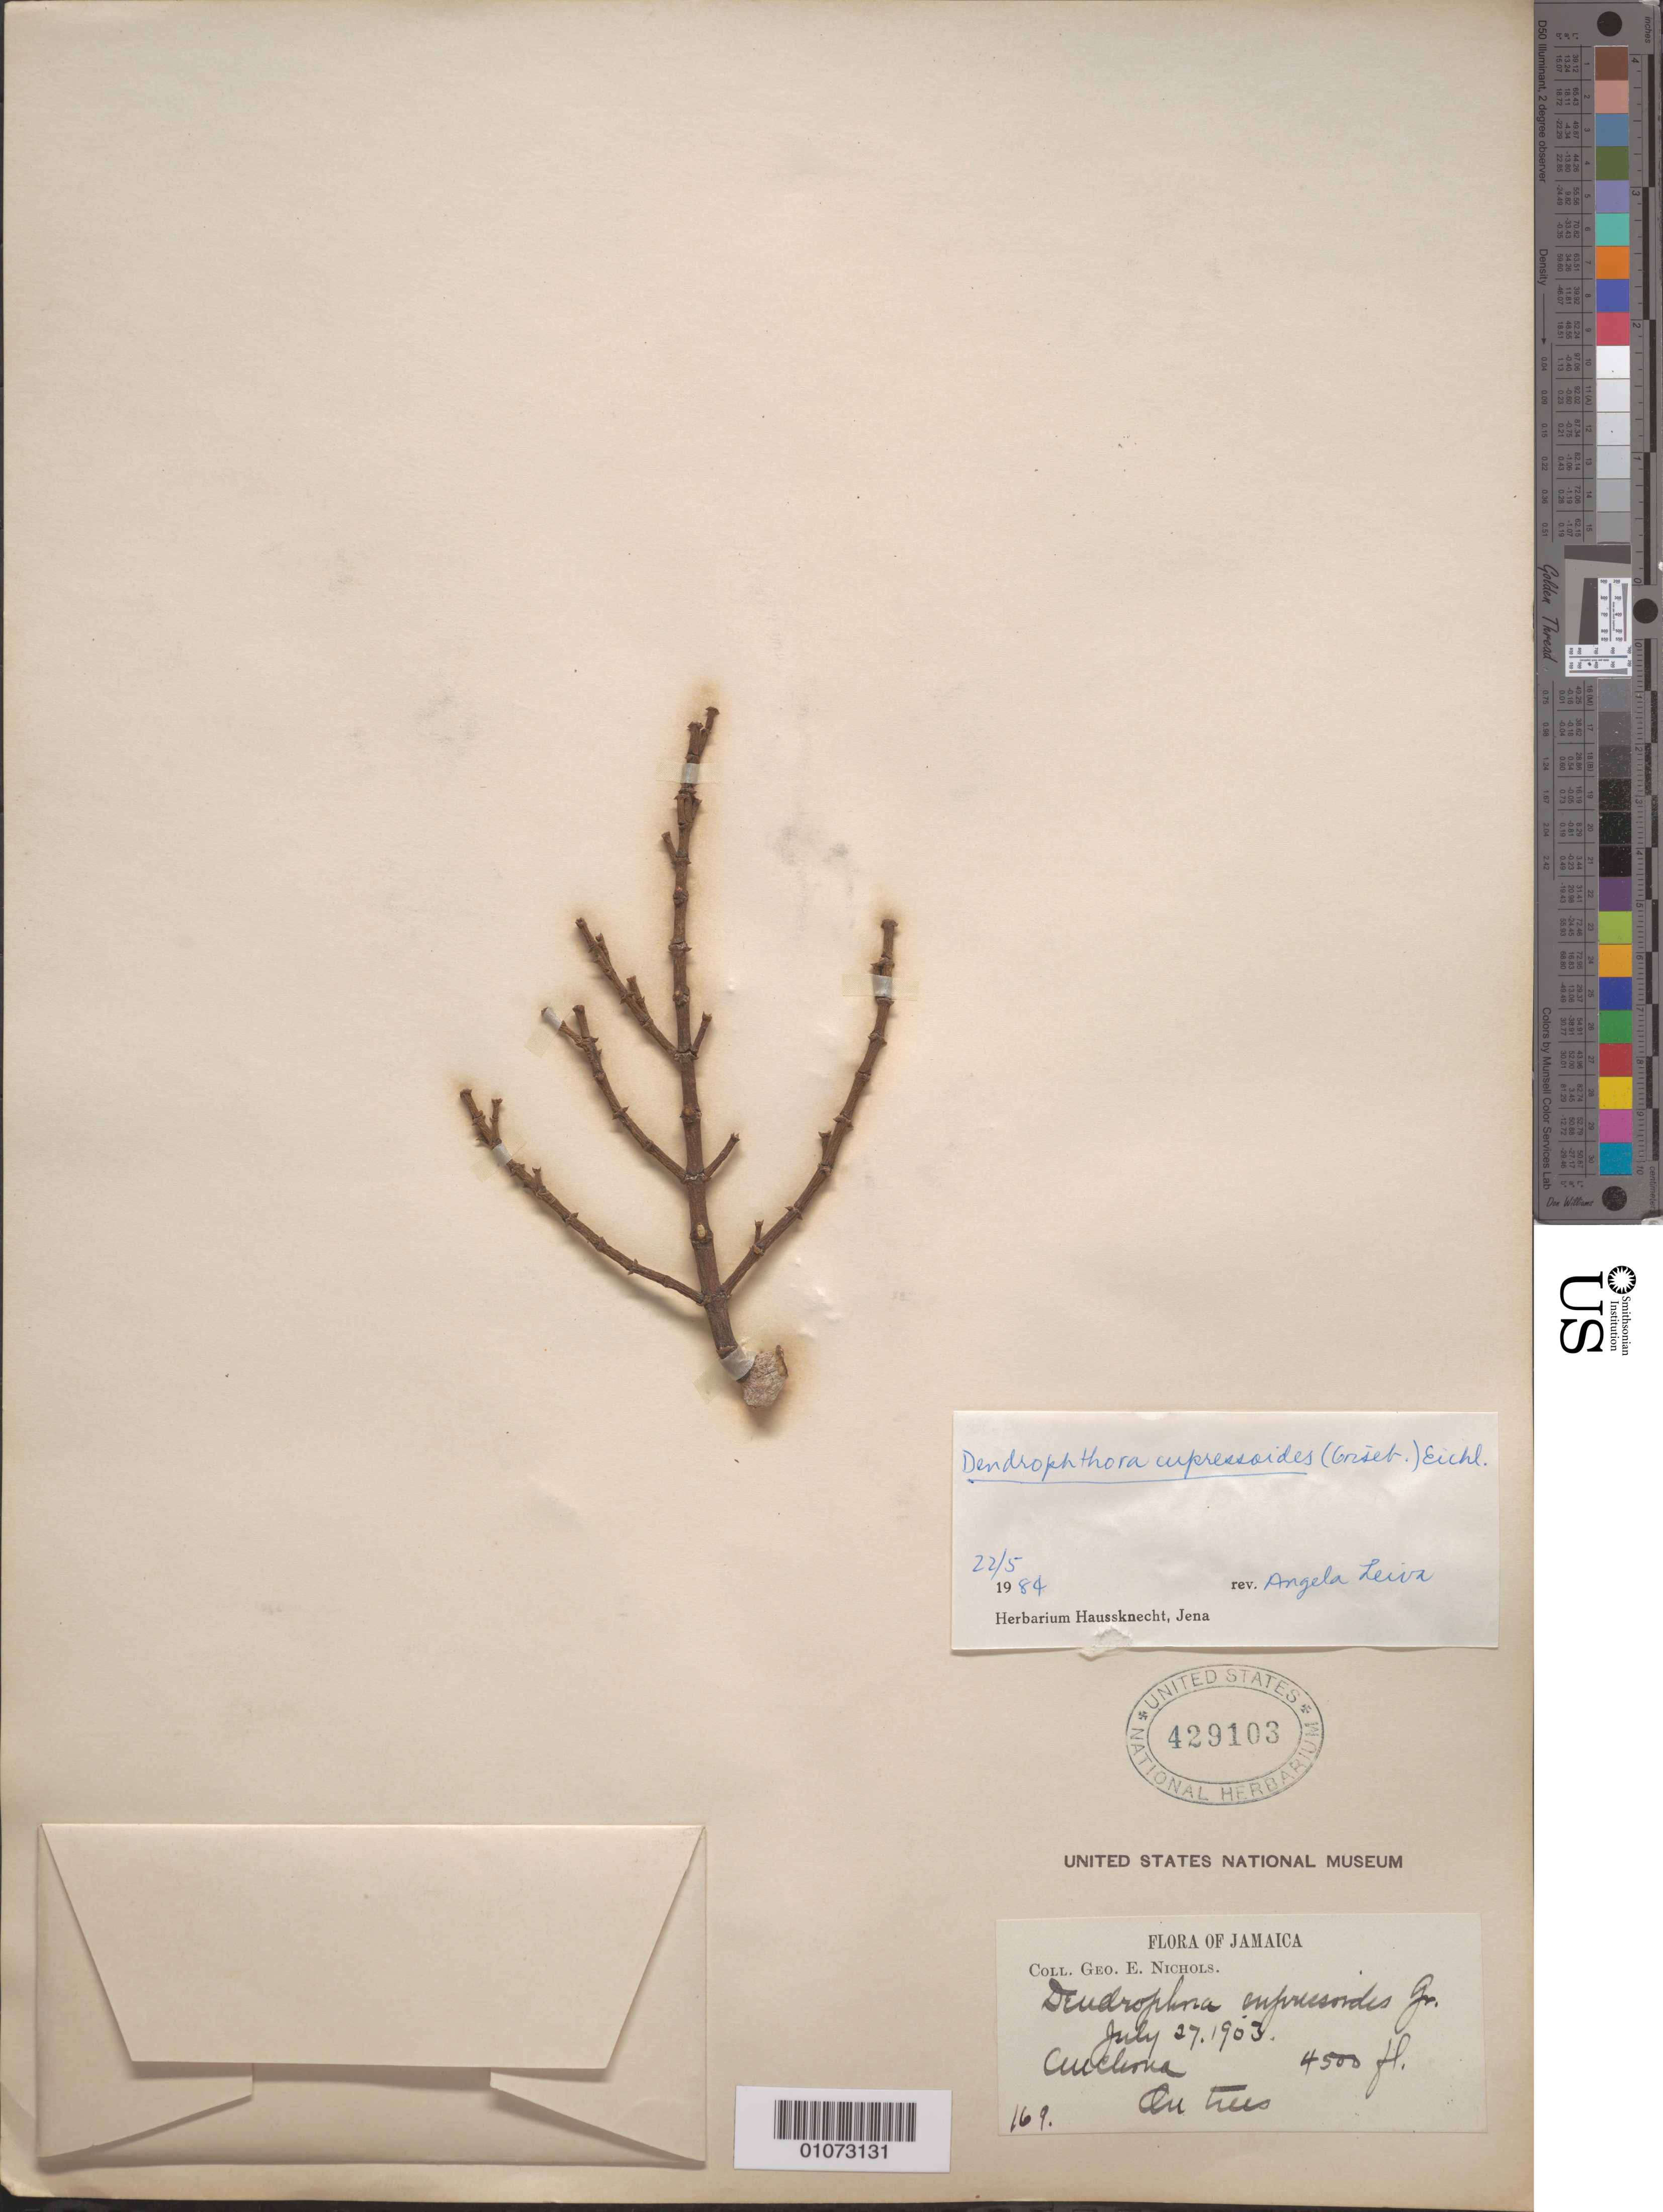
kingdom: Plantae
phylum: Tracheophyta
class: Magnoliopsida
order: Santalales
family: Viscaceae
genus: Dendrophthora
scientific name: Dendrophthora cupressoides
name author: (Macfad.) Eichler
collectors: G. E. Nichols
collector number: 169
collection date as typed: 27 Jul 1903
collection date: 1903-07-27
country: Jamaica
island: Jamaica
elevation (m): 1372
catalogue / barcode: US 42910